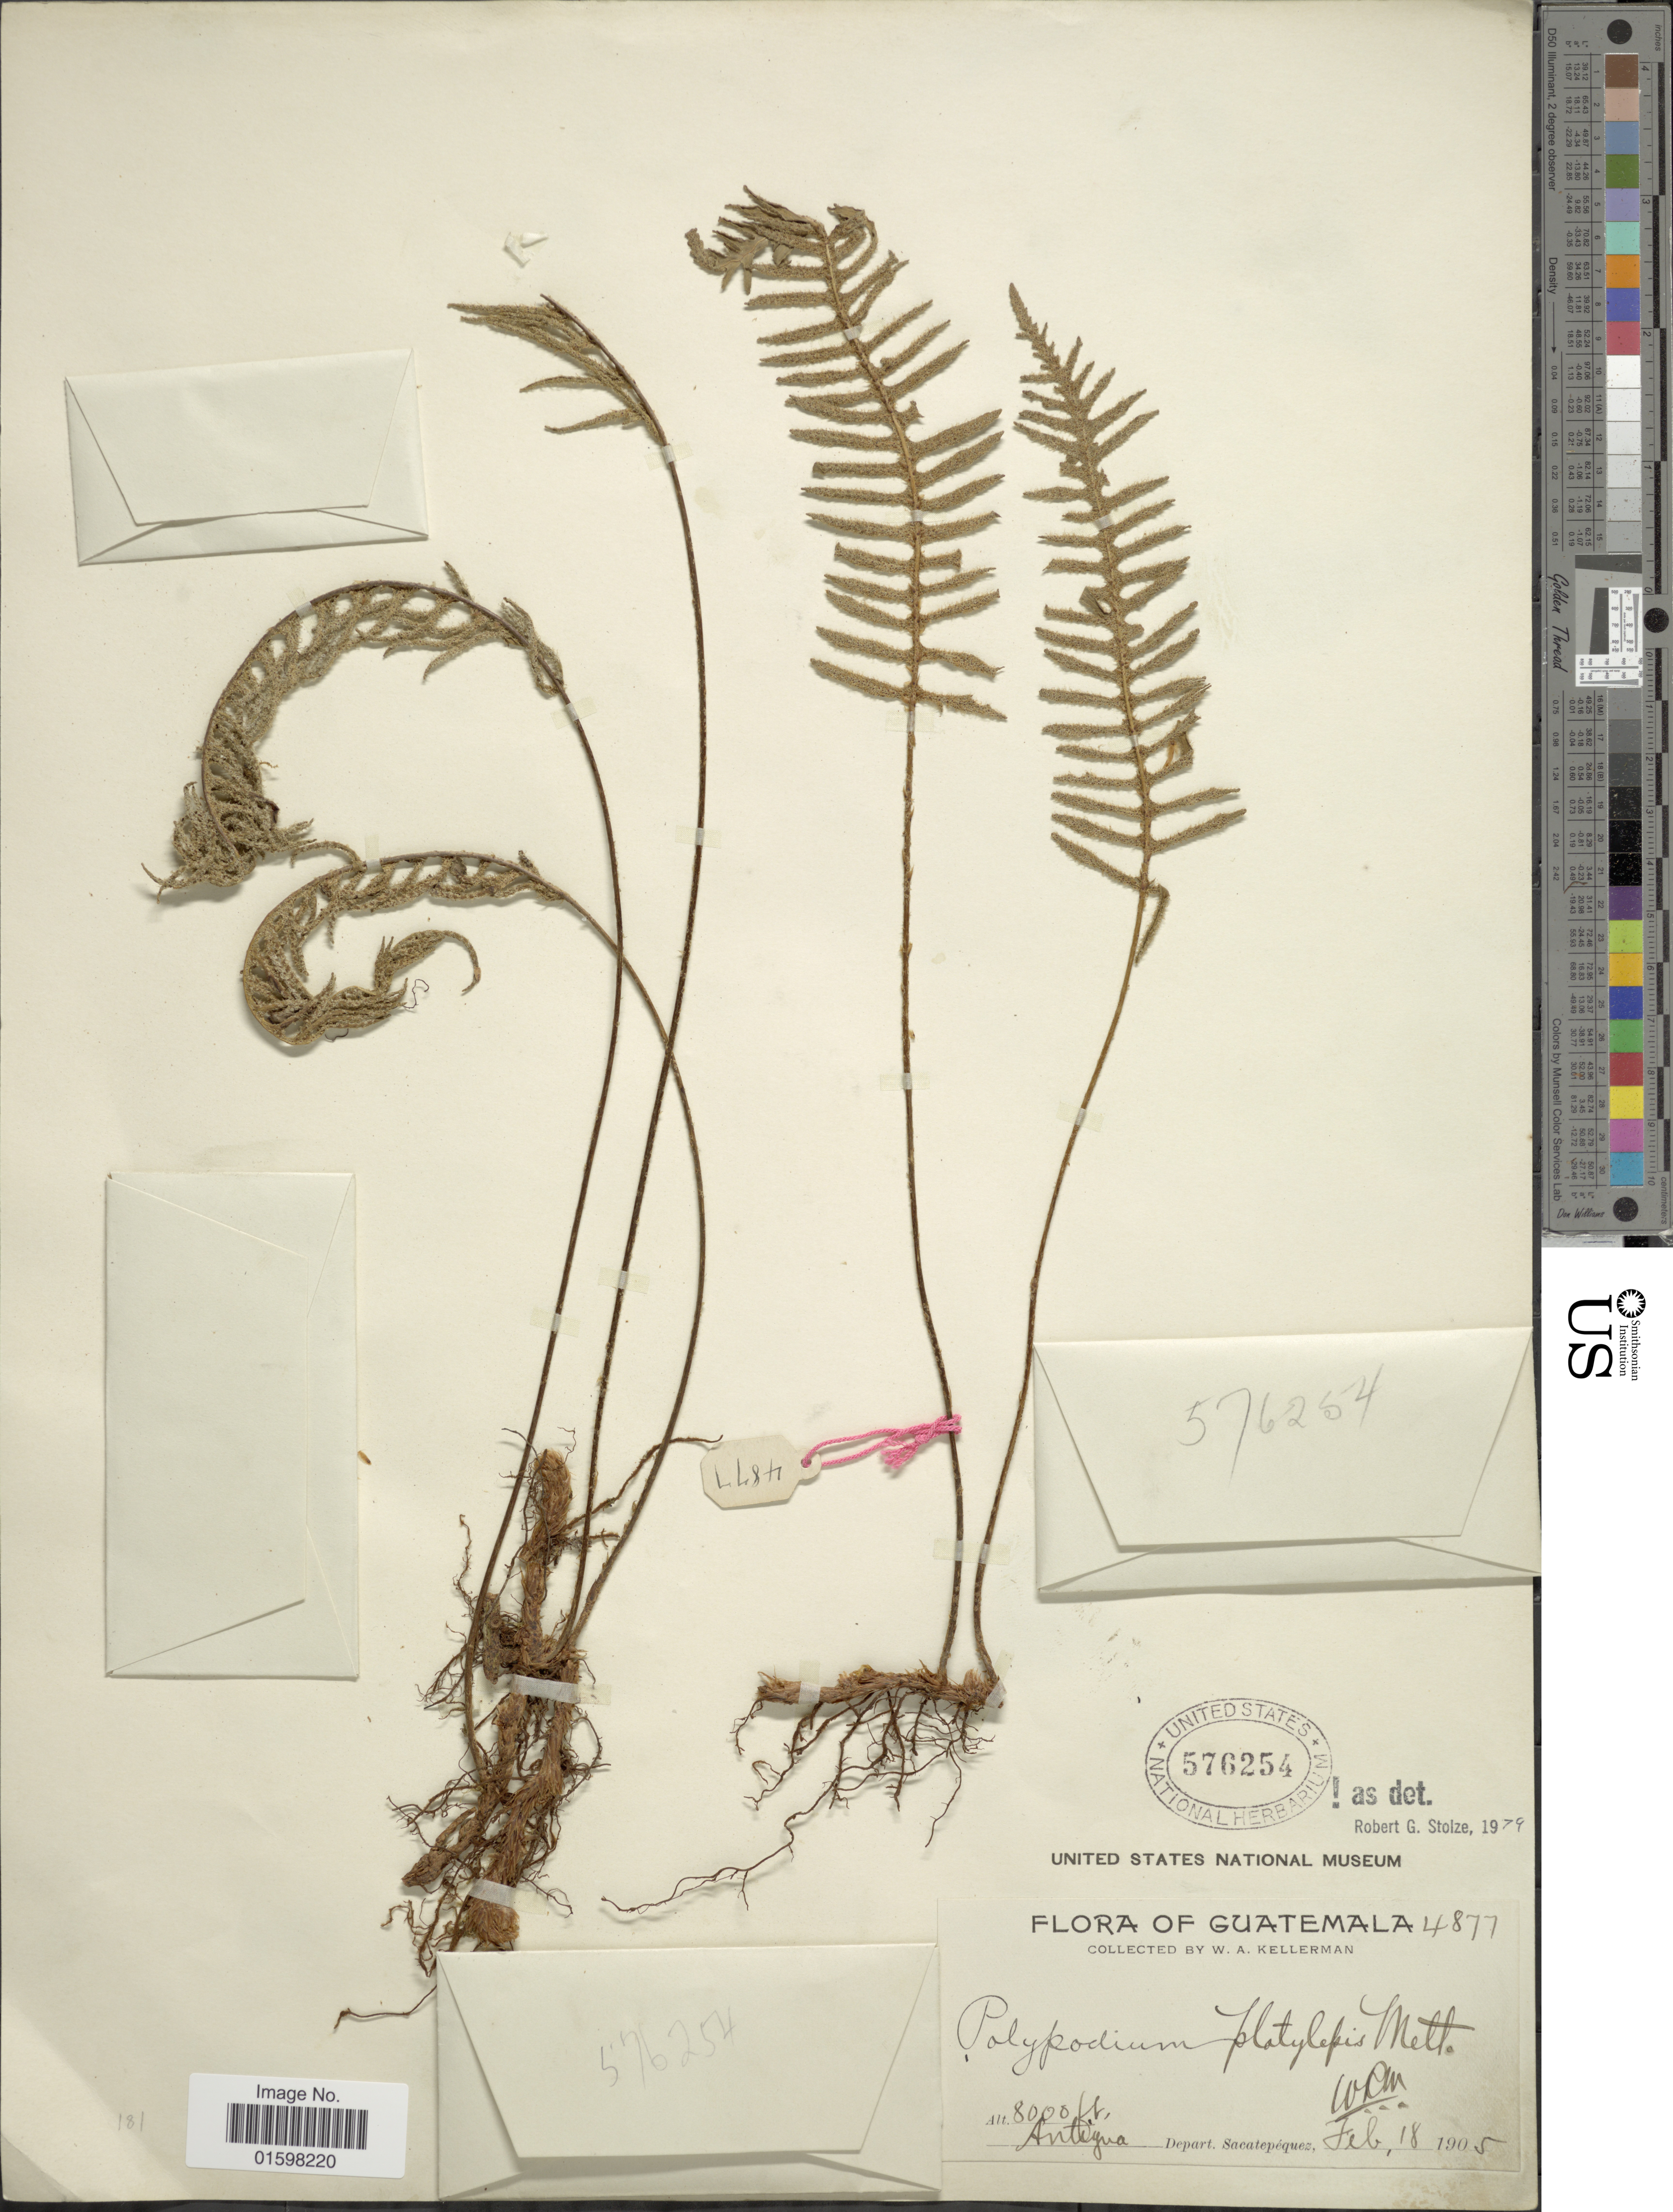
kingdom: Plantae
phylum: Tracheophyta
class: Polypodiopsida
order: Polypodiales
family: Polypodiaceae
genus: Pleopeltis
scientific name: Pleopeltis platylepis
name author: (Mett. ex Kuhn) A.R. Sm. & Tejero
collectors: W. Kellerman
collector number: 4877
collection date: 1905-02-18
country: Guatemala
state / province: Sacatepéquez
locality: Antigua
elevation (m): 2438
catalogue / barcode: US 576254